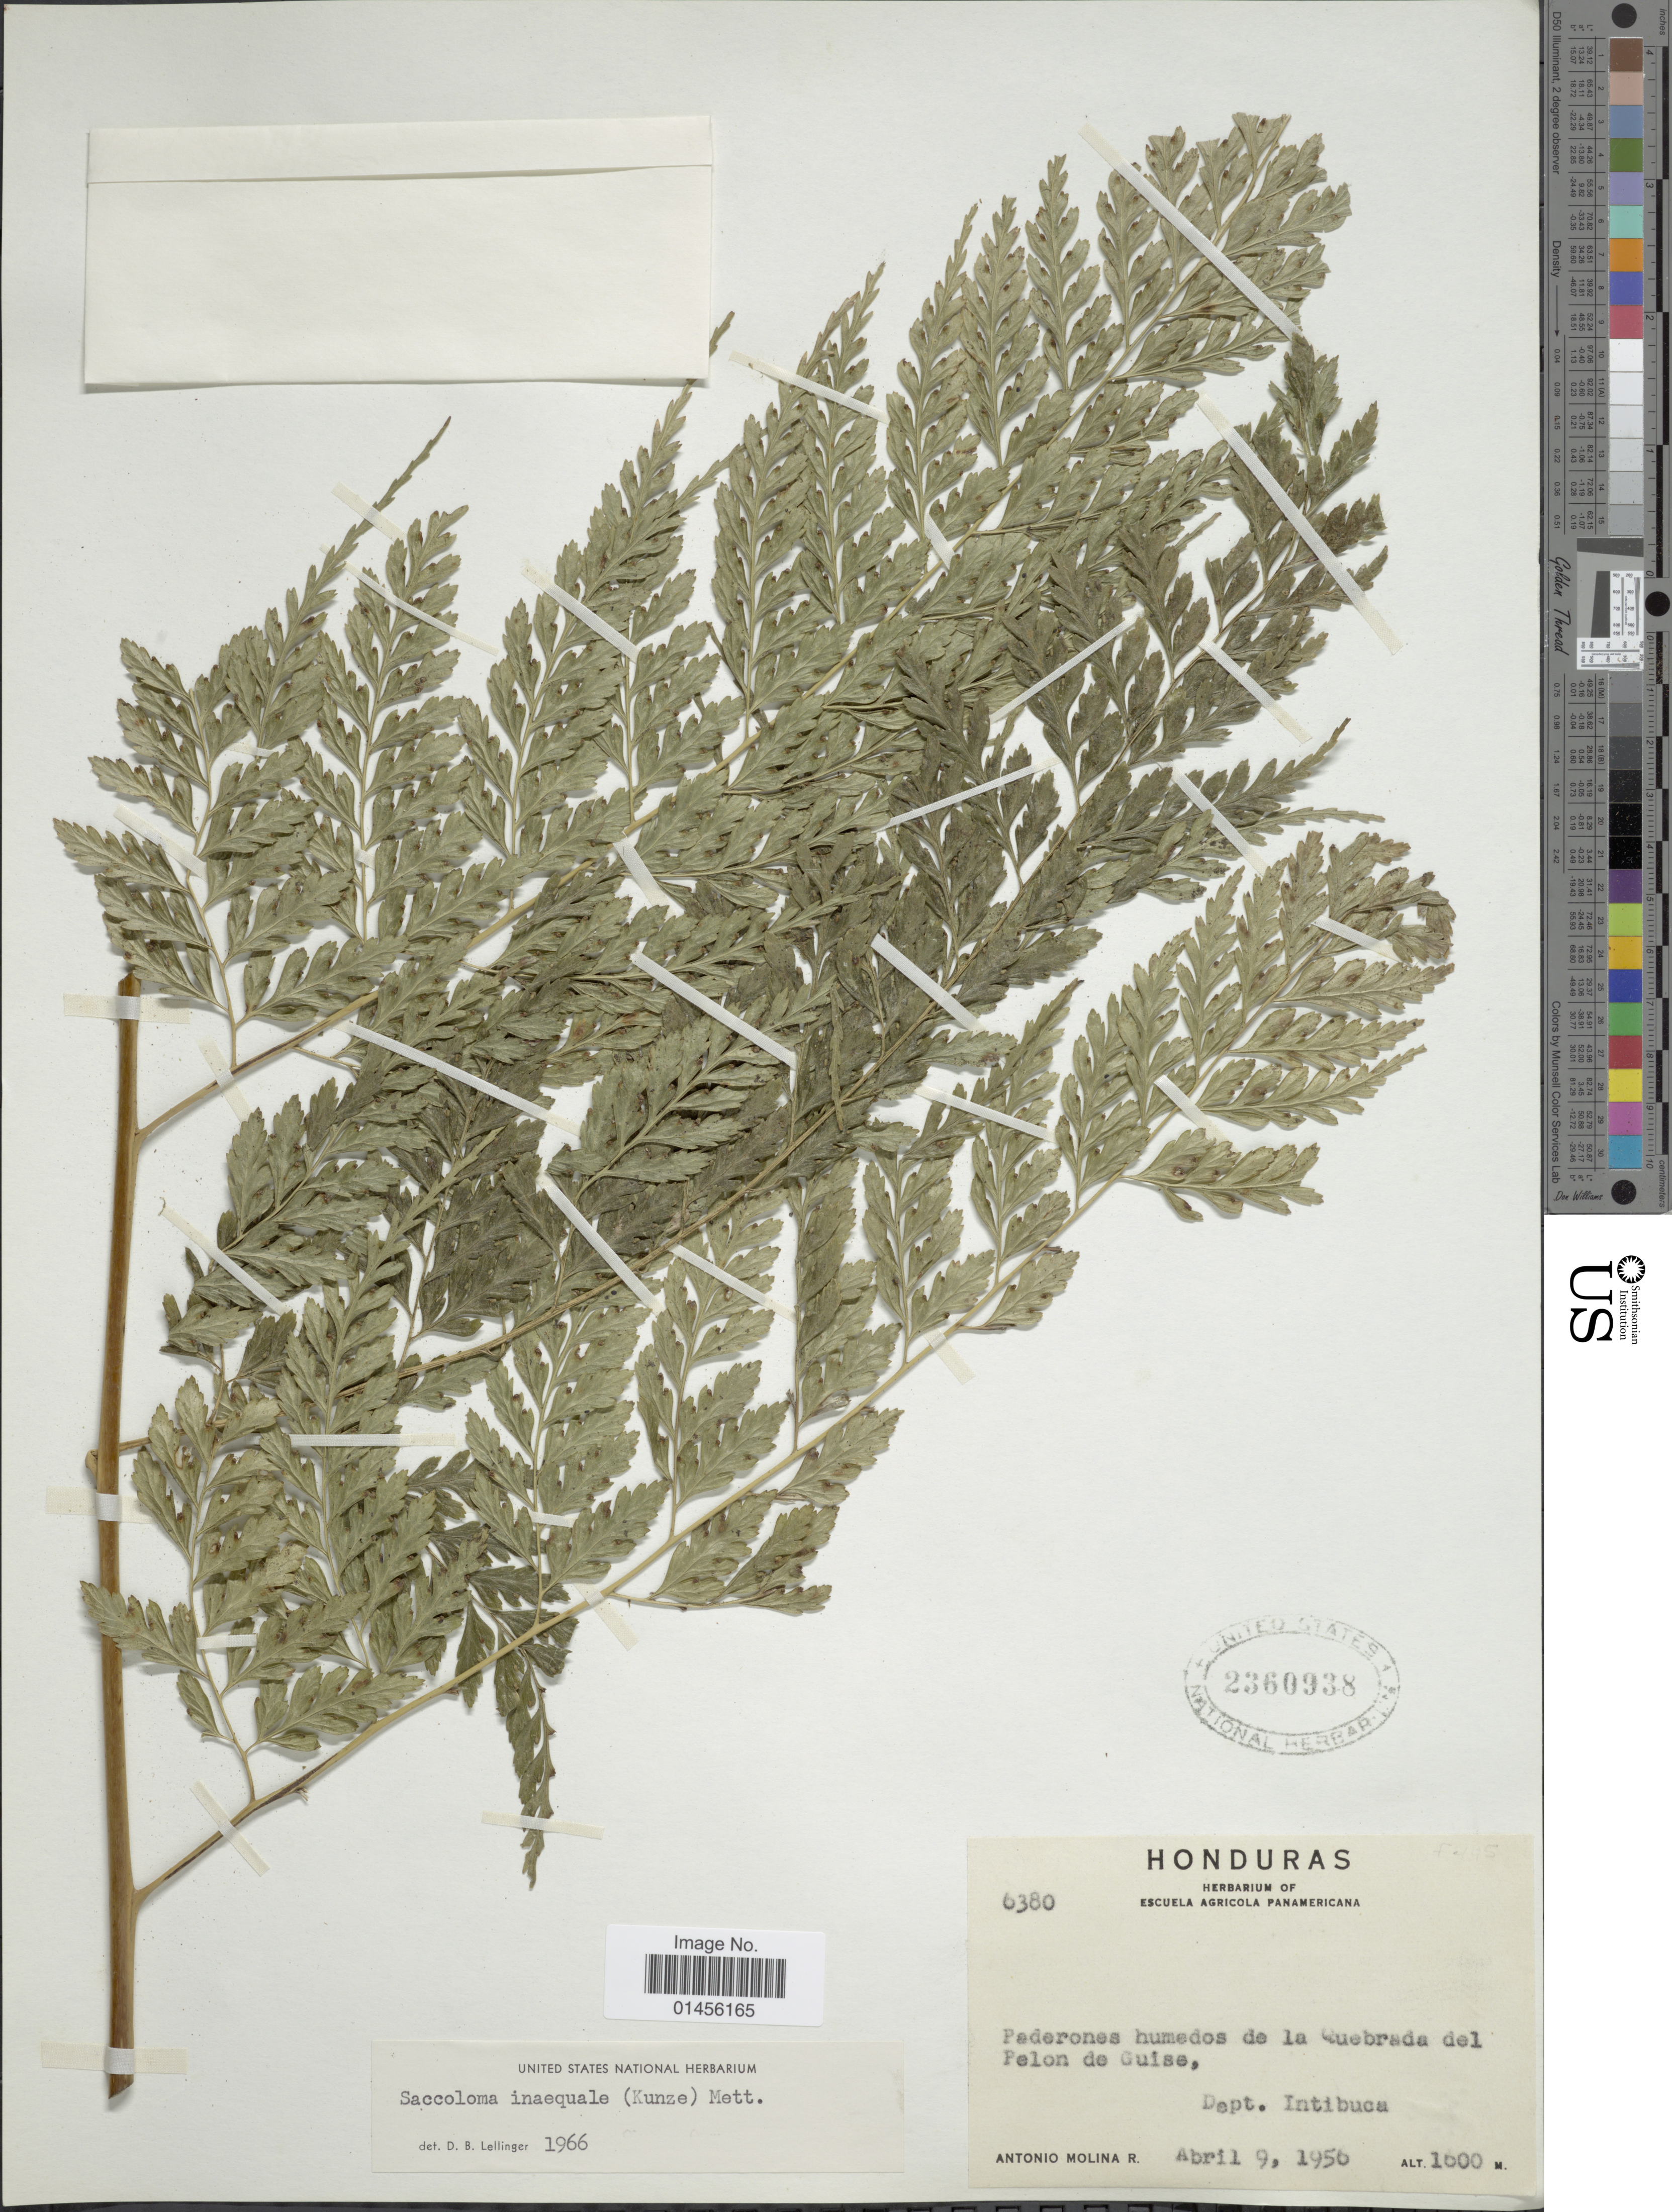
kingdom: Plantae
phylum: Tracheophyta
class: Polypodiopsida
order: Polypodiales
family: Saccolomataceae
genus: Saccoloma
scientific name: Saccoloma inaequale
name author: (Kunze) Mett.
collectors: A. Molina R.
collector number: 6380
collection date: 1956-04-09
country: Honduras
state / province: Intibuca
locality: Paderones humedos de la Quebrada del Pelon de Guise, Dept. Intibuca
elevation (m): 1600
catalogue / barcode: US 2360938